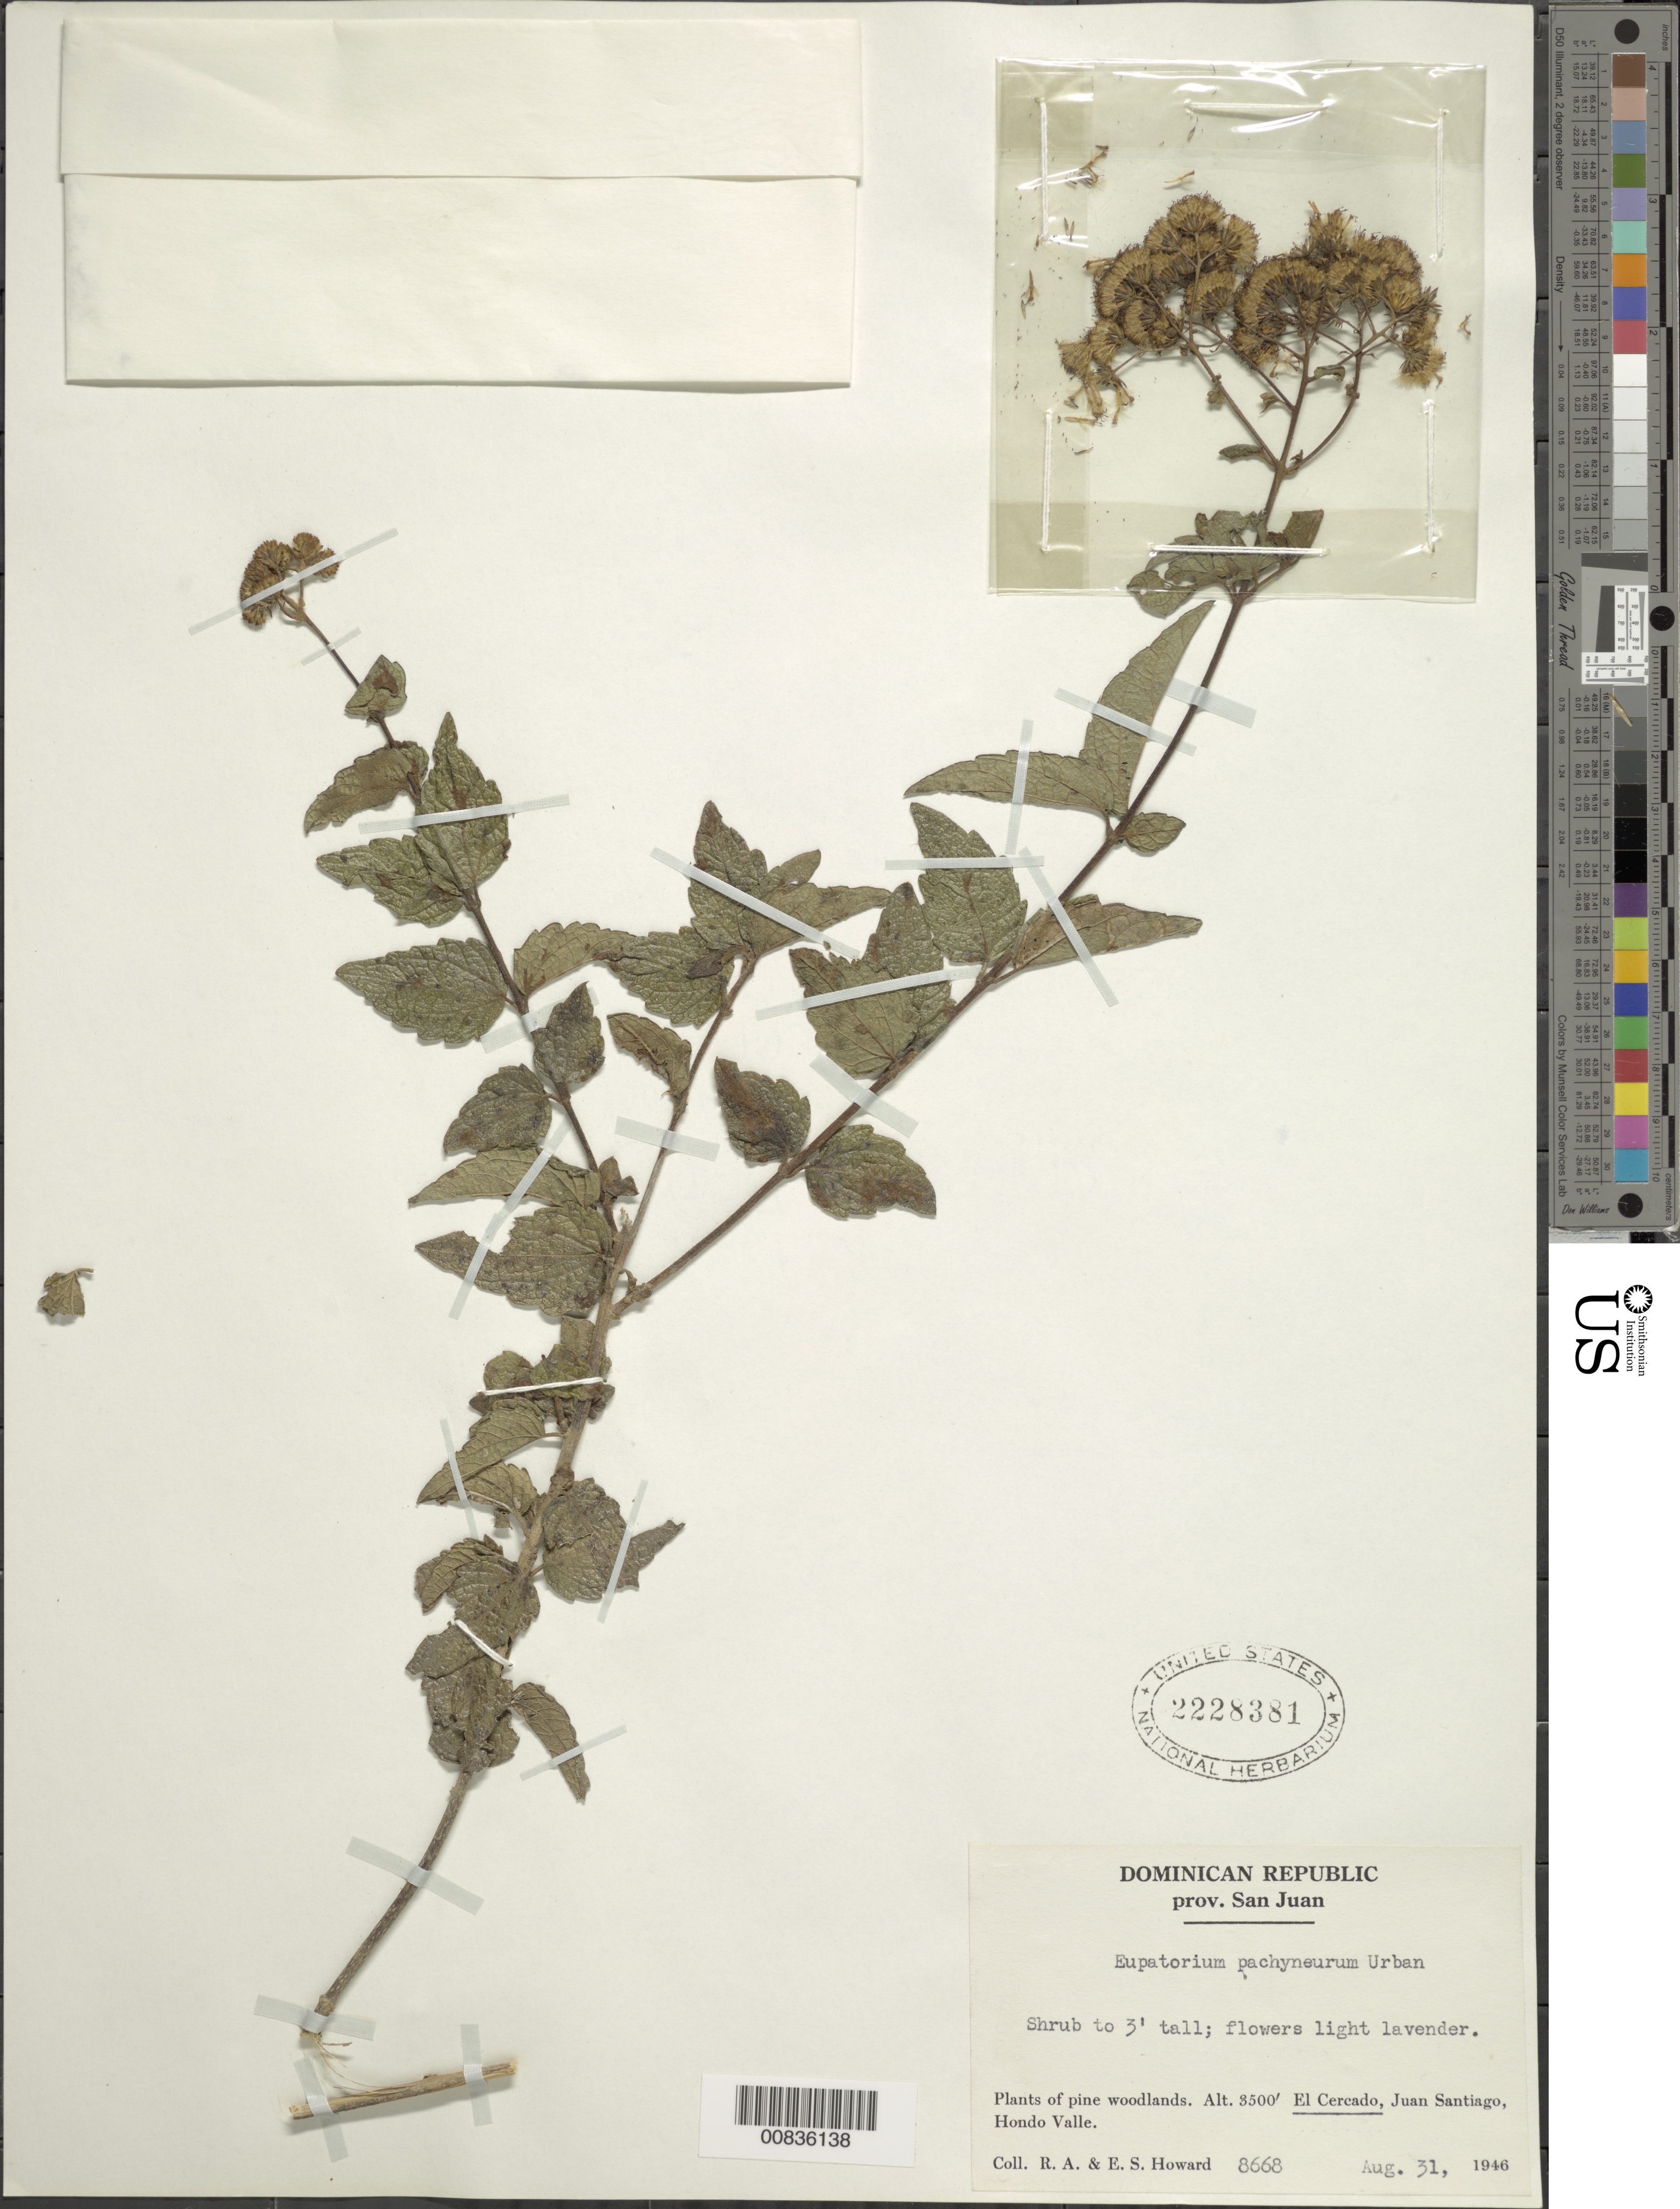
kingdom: Plantae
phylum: Tracheophyta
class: Magnoliopsida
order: Asterales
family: Asteraceae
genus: Koanophyllon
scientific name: Koanophyllon pachyneurum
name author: (Urb.) R.M. King & H. Rob.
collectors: R. A. Howard & E. S. Howard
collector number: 8668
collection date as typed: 31 Aug 1946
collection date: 1946-08-31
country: Dominican Republic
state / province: San Juan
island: Hispaniola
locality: El Cercado, Juan Santiago, Hondo Valle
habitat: Pine woodlands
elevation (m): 1067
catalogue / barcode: US 2228381